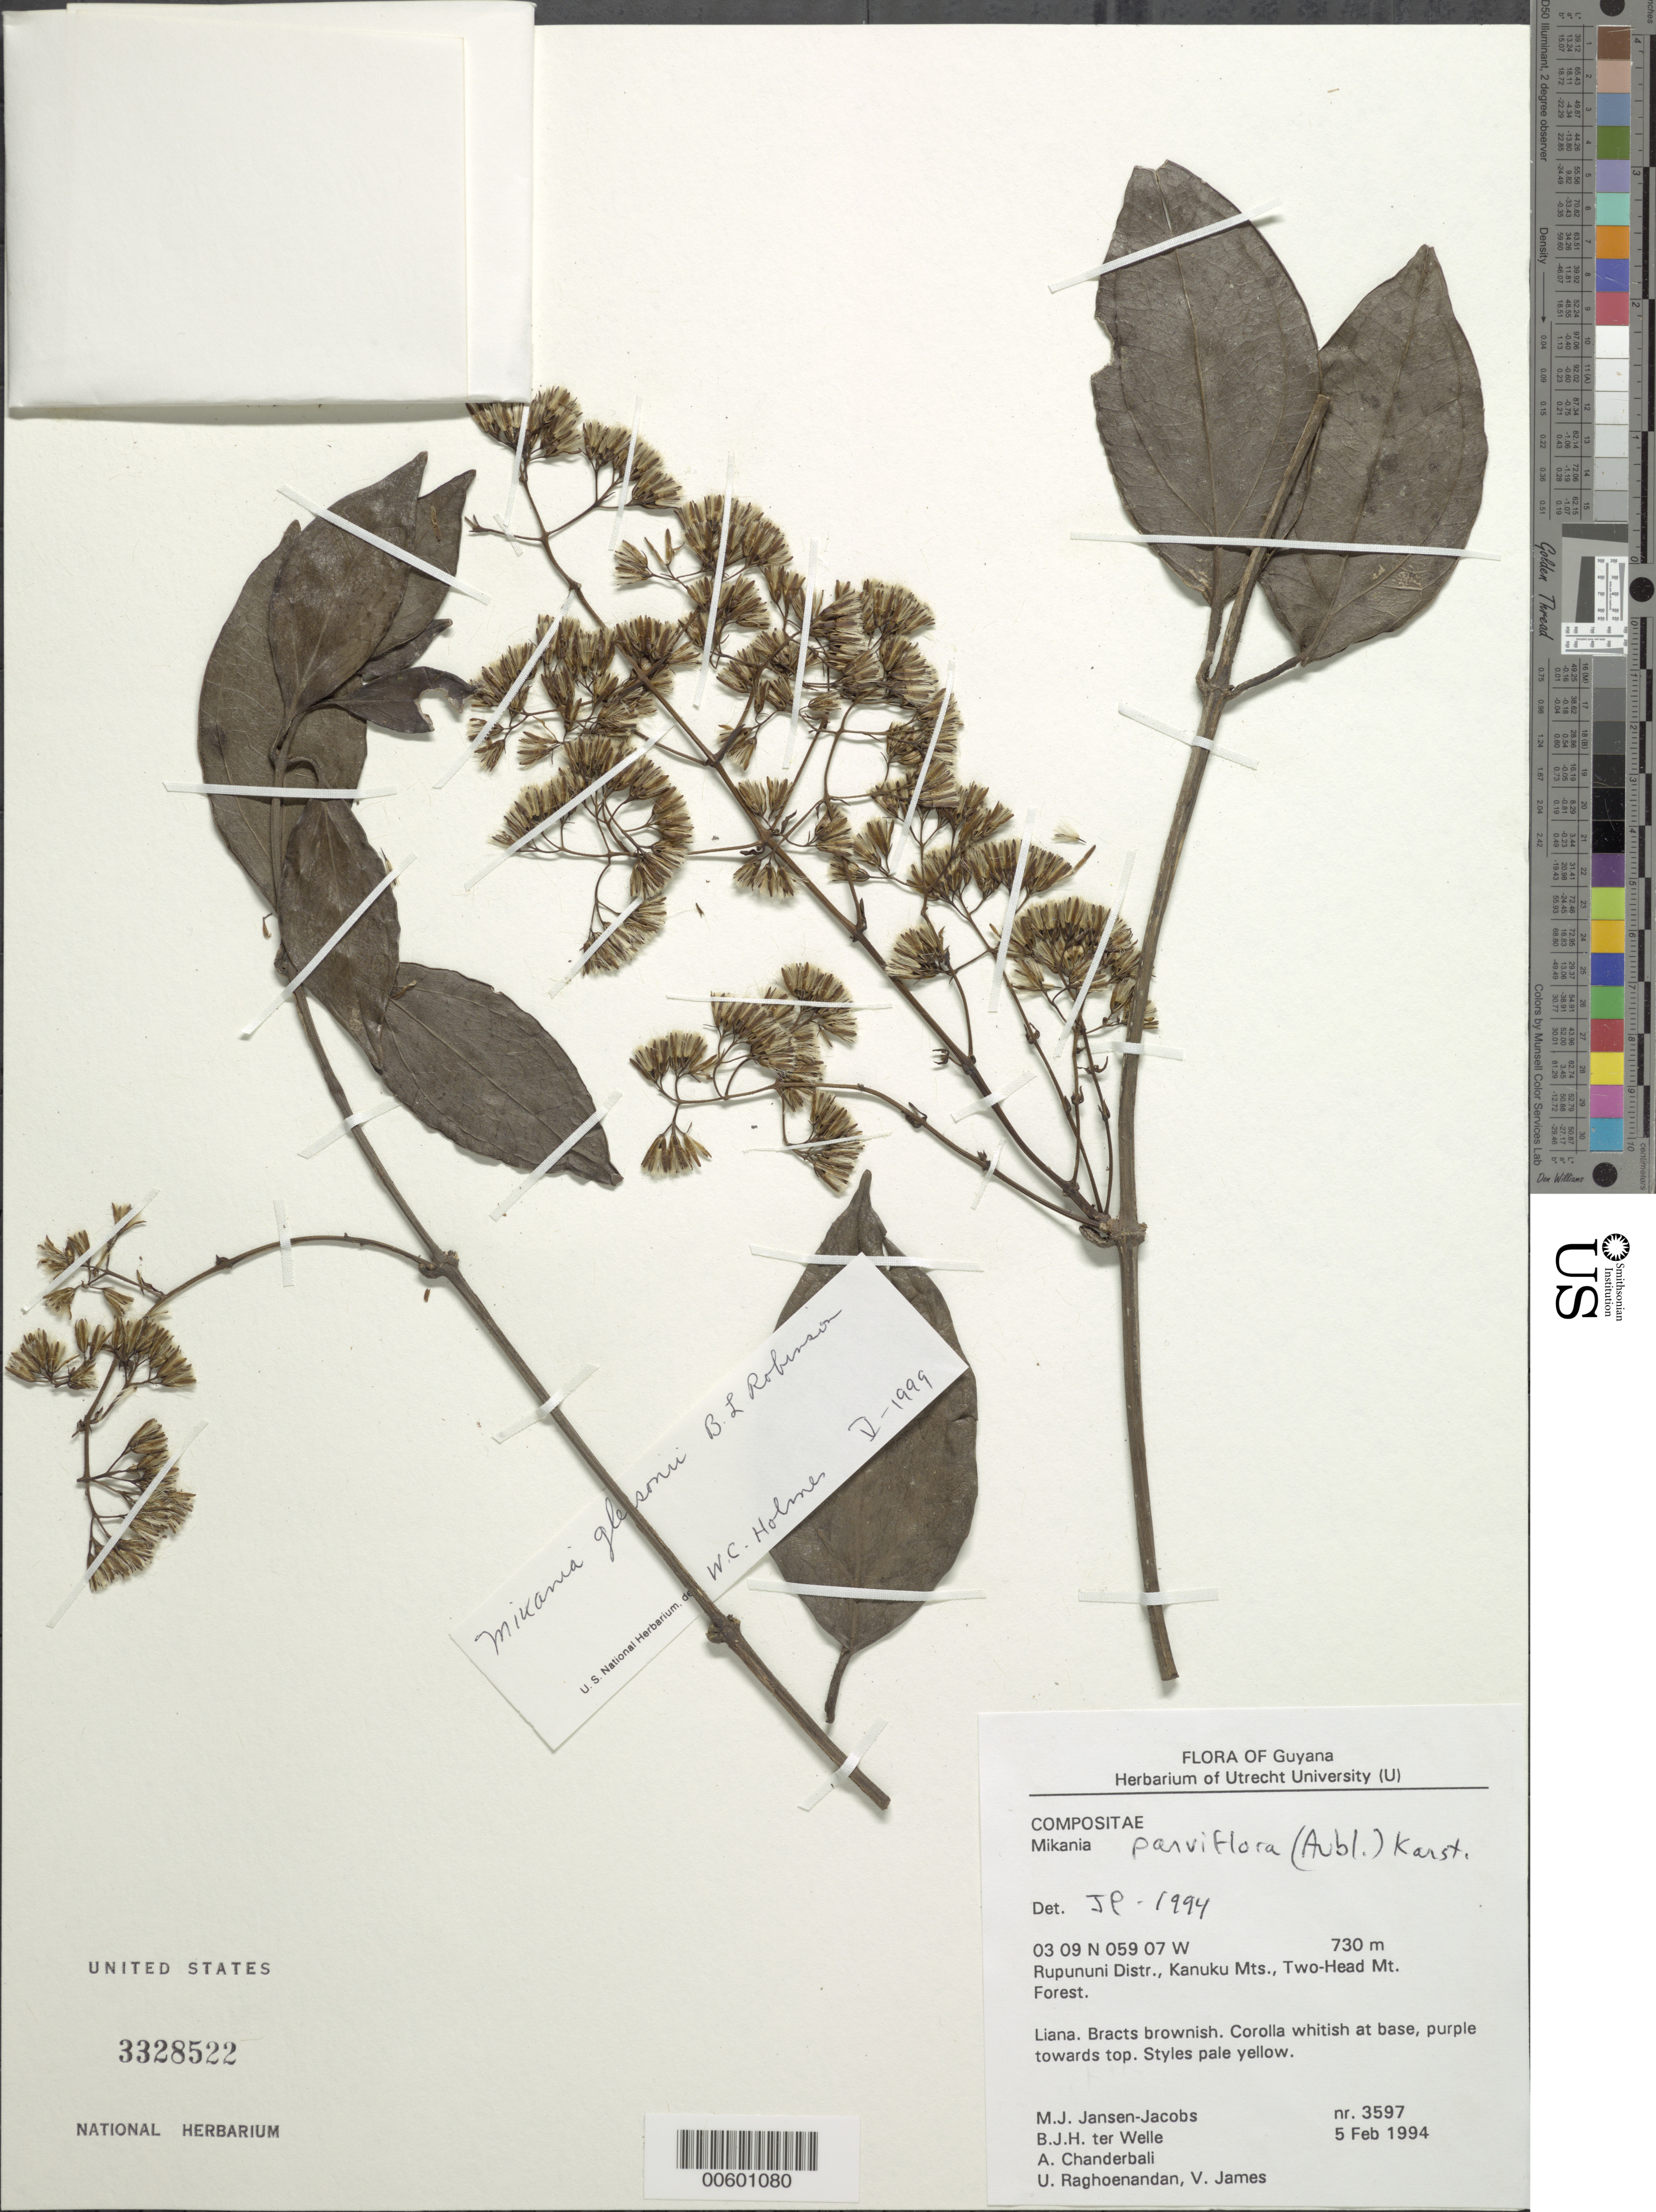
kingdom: Plantae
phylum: Tracheophyta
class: Magnoliopsida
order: Asterales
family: Asteraceae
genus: Mikania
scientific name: Mikania parviflora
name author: (Aubl.) H. Karst.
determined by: Pruski, J. F.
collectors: M. J. Jansen-Jacobs, B. Welle, A. S. Chanderbali, U. Raghoenandan & V. James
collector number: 3597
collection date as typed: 5-Feb-94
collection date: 1994-02-05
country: Guyana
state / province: U. Takutu-U. Essequibo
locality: Two-Head Mt., Kanuku Mts.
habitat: Forest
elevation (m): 730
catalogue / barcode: US 3328522